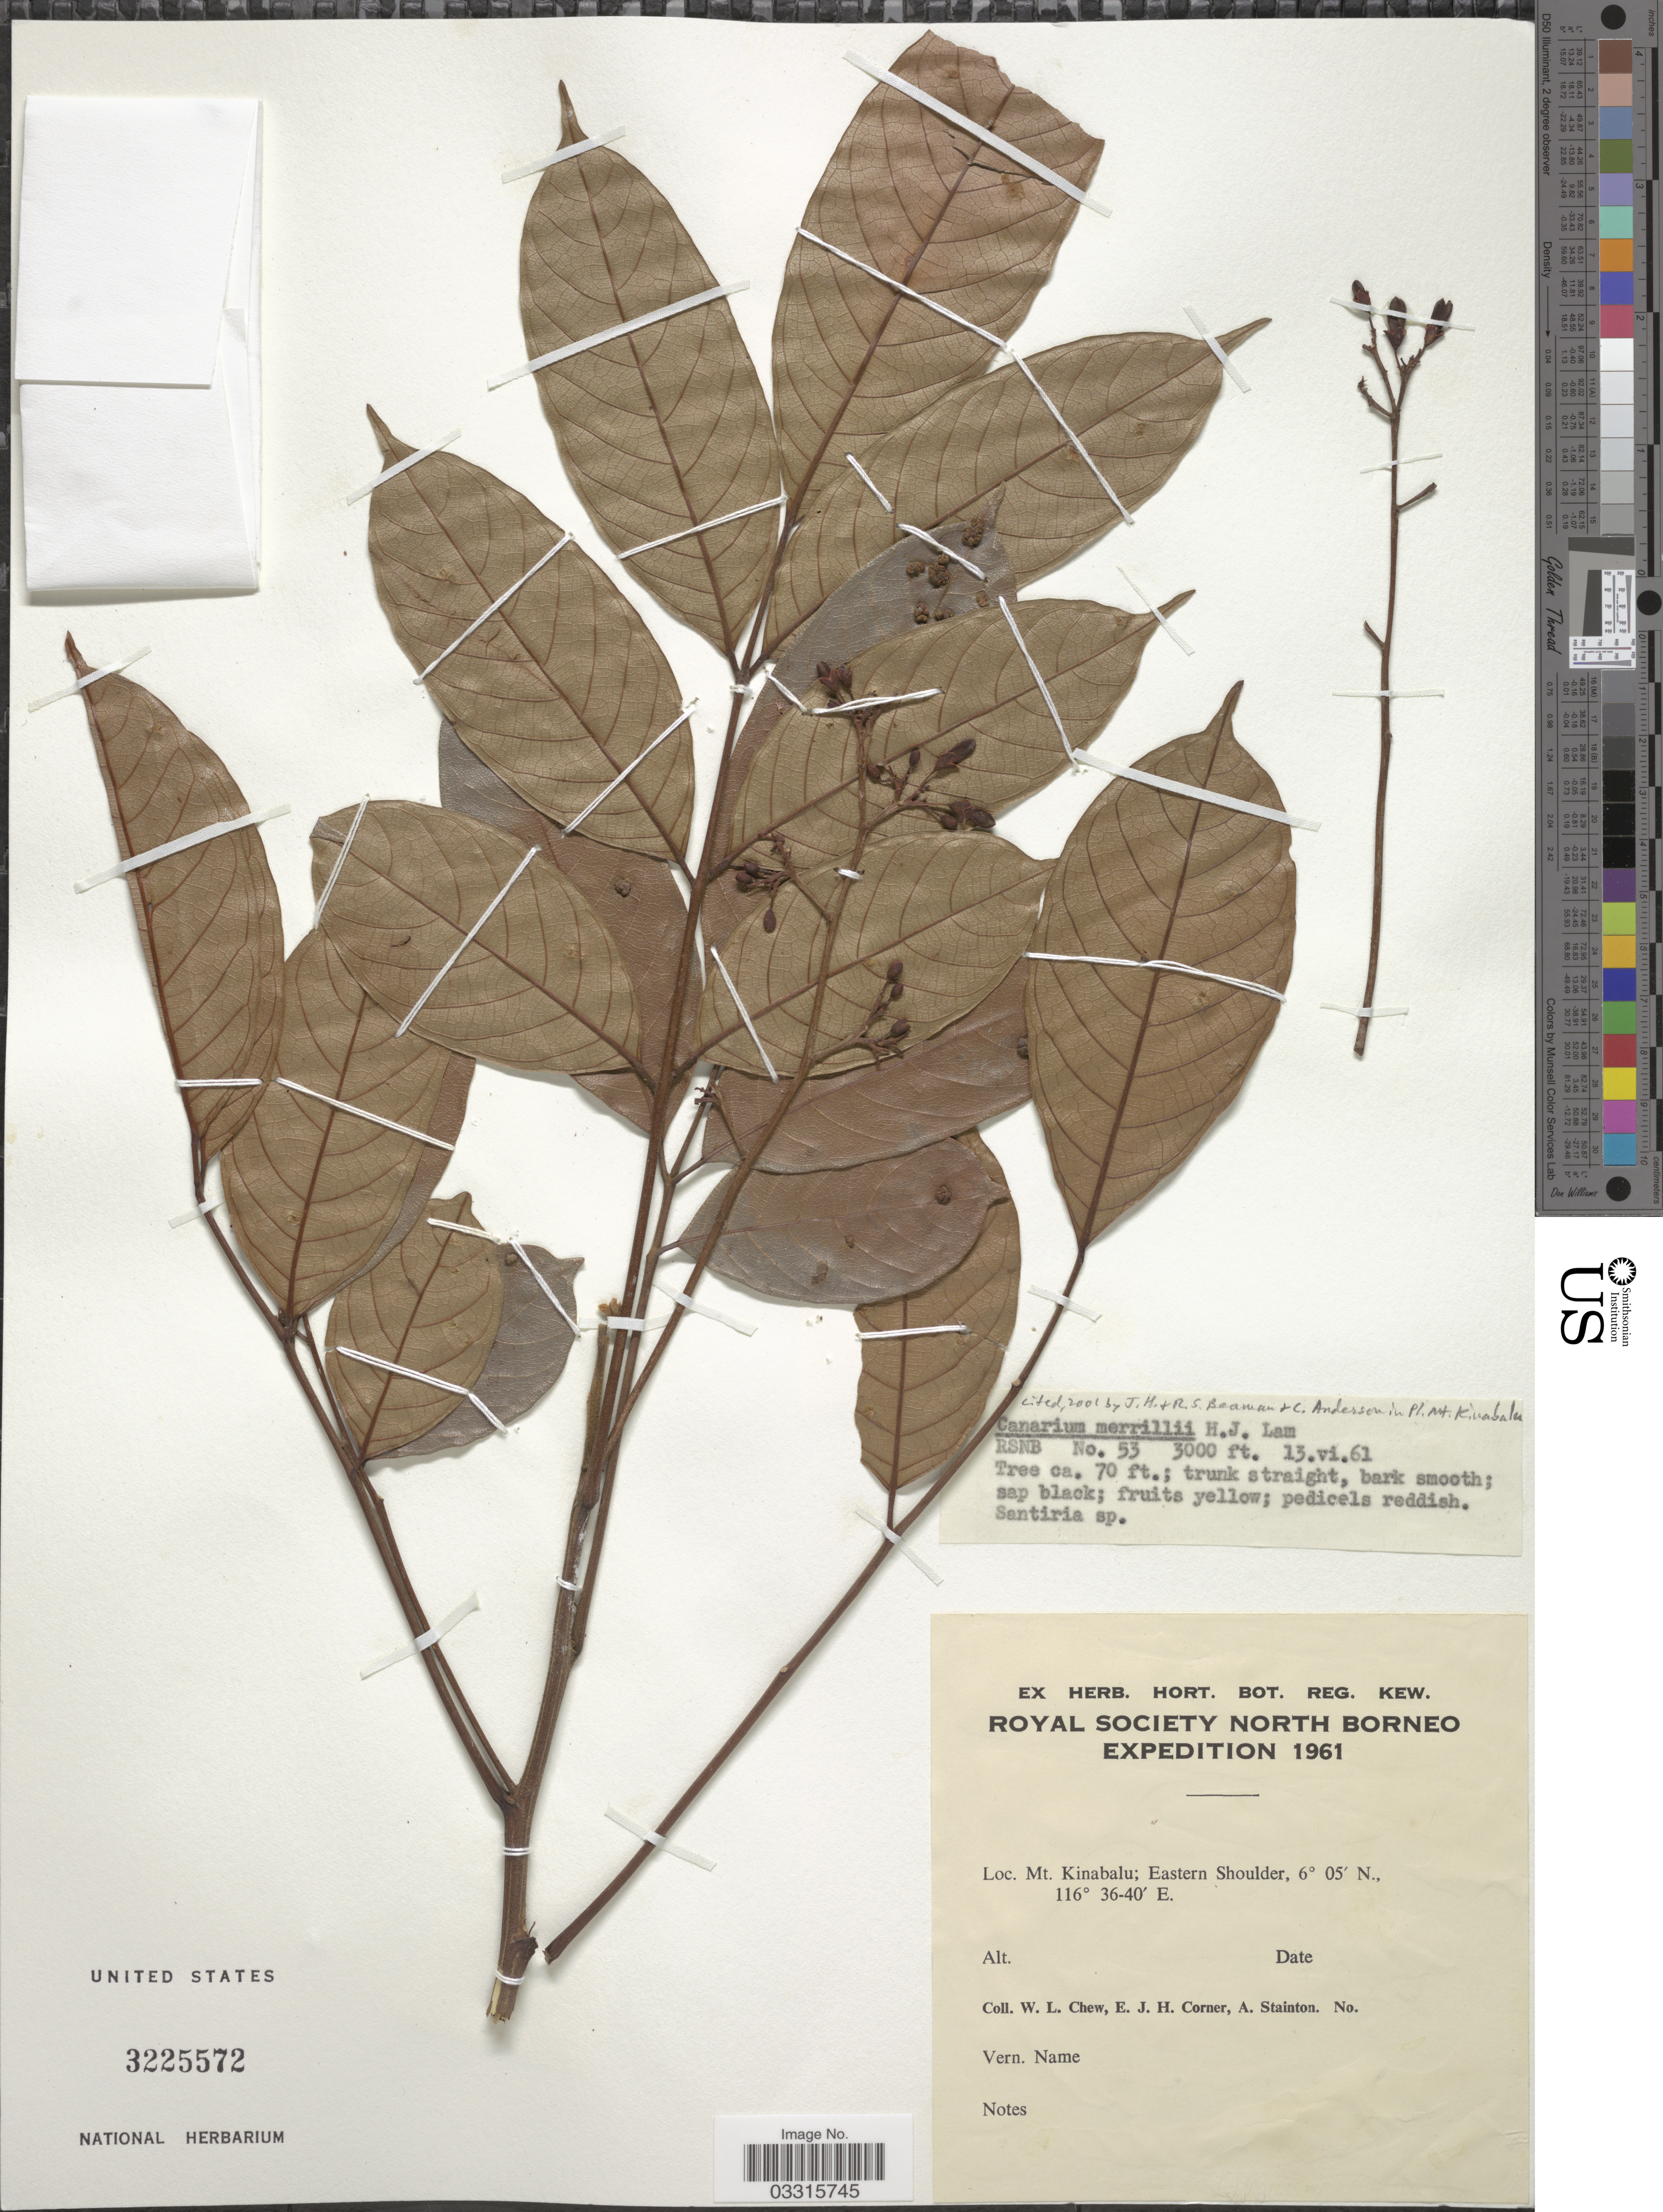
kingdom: Plantae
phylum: Tracheophyta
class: Magnoliopsida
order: Sapindales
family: Burseraceae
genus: Canarium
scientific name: Canarium merrillii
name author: H.J. Lam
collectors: W. Chew, E. Corner & A. Stainton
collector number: RSNB 53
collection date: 1961-06-13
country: Malaysia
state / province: Sabah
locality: Mt. Kinabalu; Eastern Shoulder.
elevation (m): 914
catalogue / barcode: US 3225572